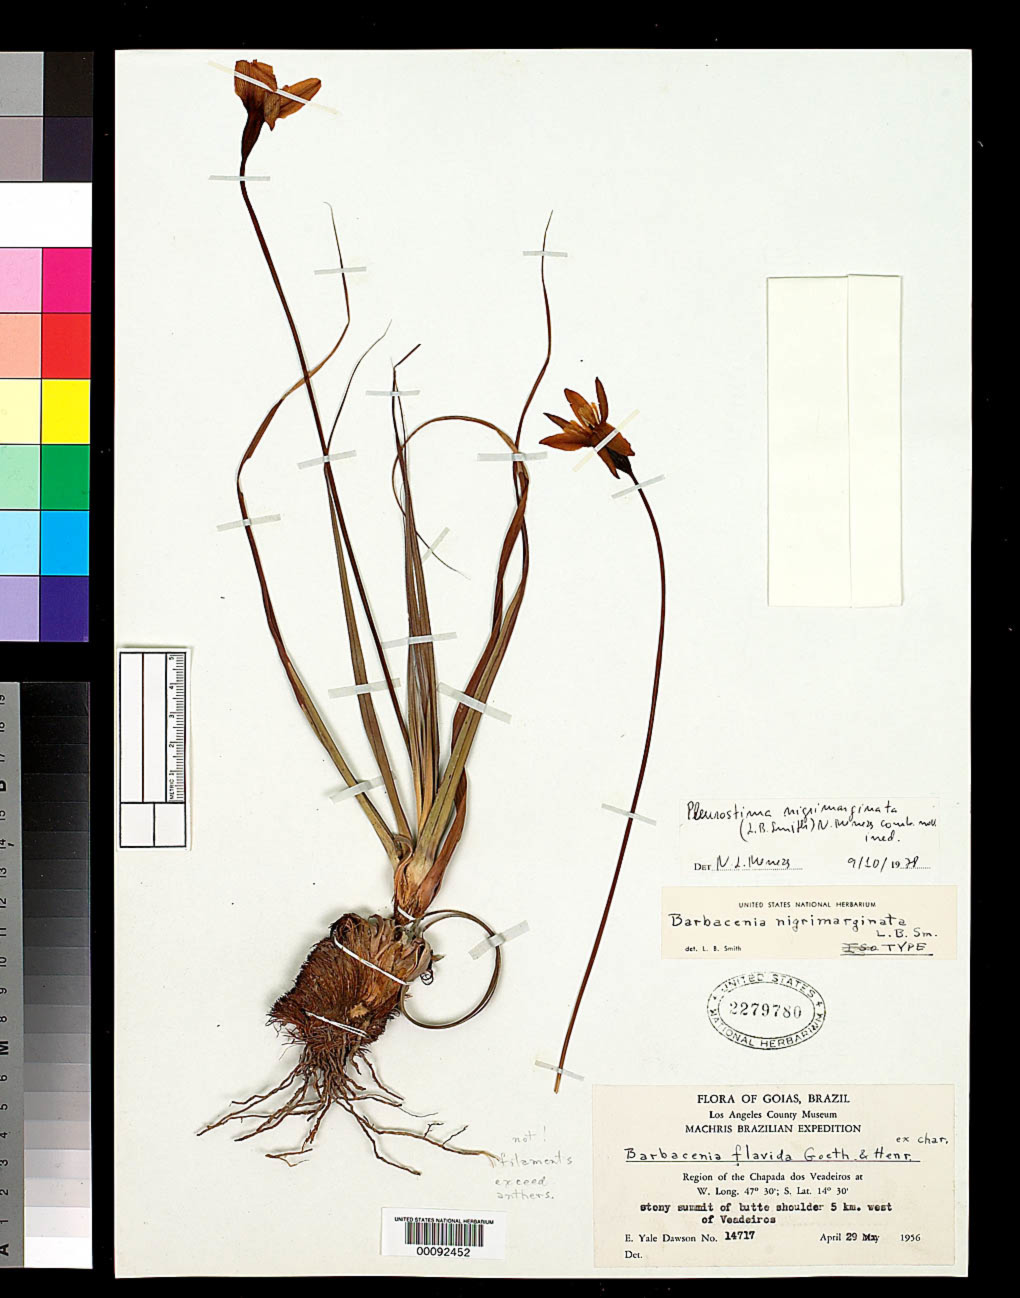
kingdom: Plantae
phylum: Tracheophyta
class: Liliopsida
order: Pandanales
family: Velloziaceae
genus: Barbacenia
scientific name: Barbacenia nigrimarginata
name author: L.B. Sm.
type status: Holotype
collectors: E. Y. Dawson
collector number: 14717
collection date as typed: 29 Apr 1956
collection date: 1956-04-29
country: Brazil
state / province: Goiás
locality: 5 km W of Chapada dos Veadeiros, Chapada dos Veadeiros region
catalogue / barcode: US 2279780